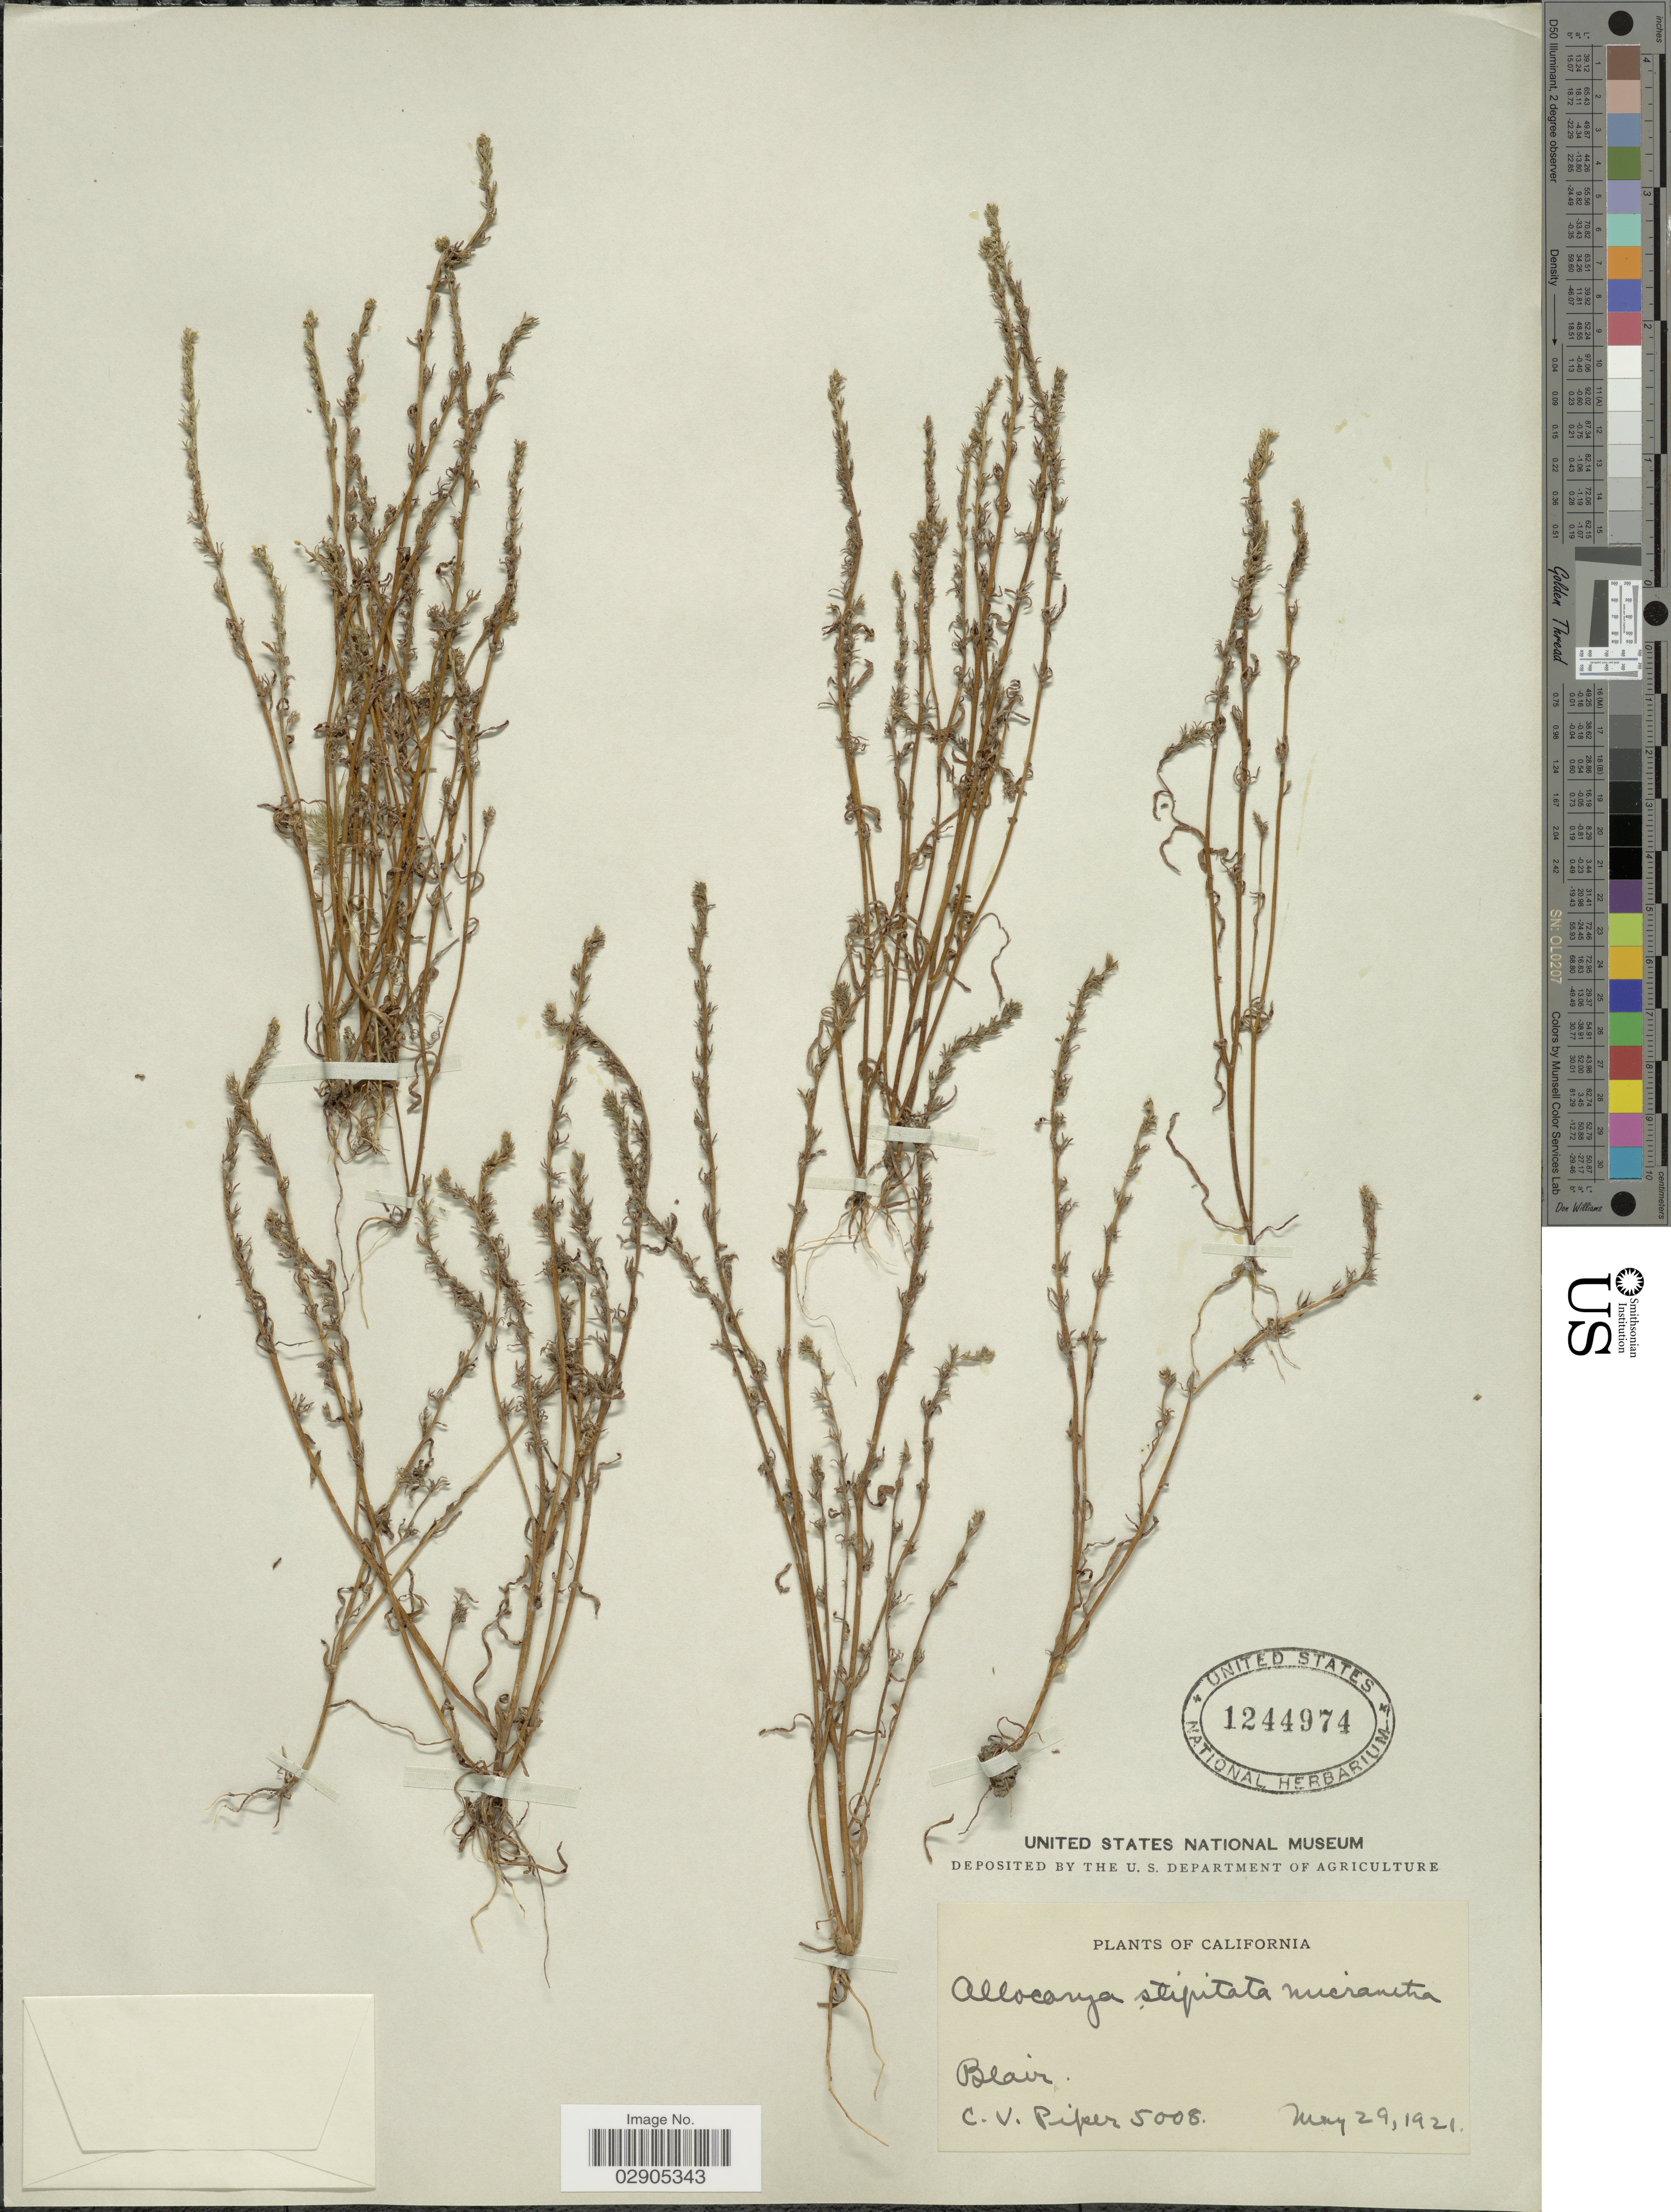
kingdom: Plantae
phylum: Tracheophyta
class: Magnoliopsida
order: Boraginales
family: Boraginaceae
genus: Allocarya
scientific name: Allocarya stipitata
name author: Greene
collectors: C. V. Piper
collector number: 5008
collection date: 1921-05-29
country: United States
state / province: California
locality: Blair.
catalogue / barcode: US 1244974